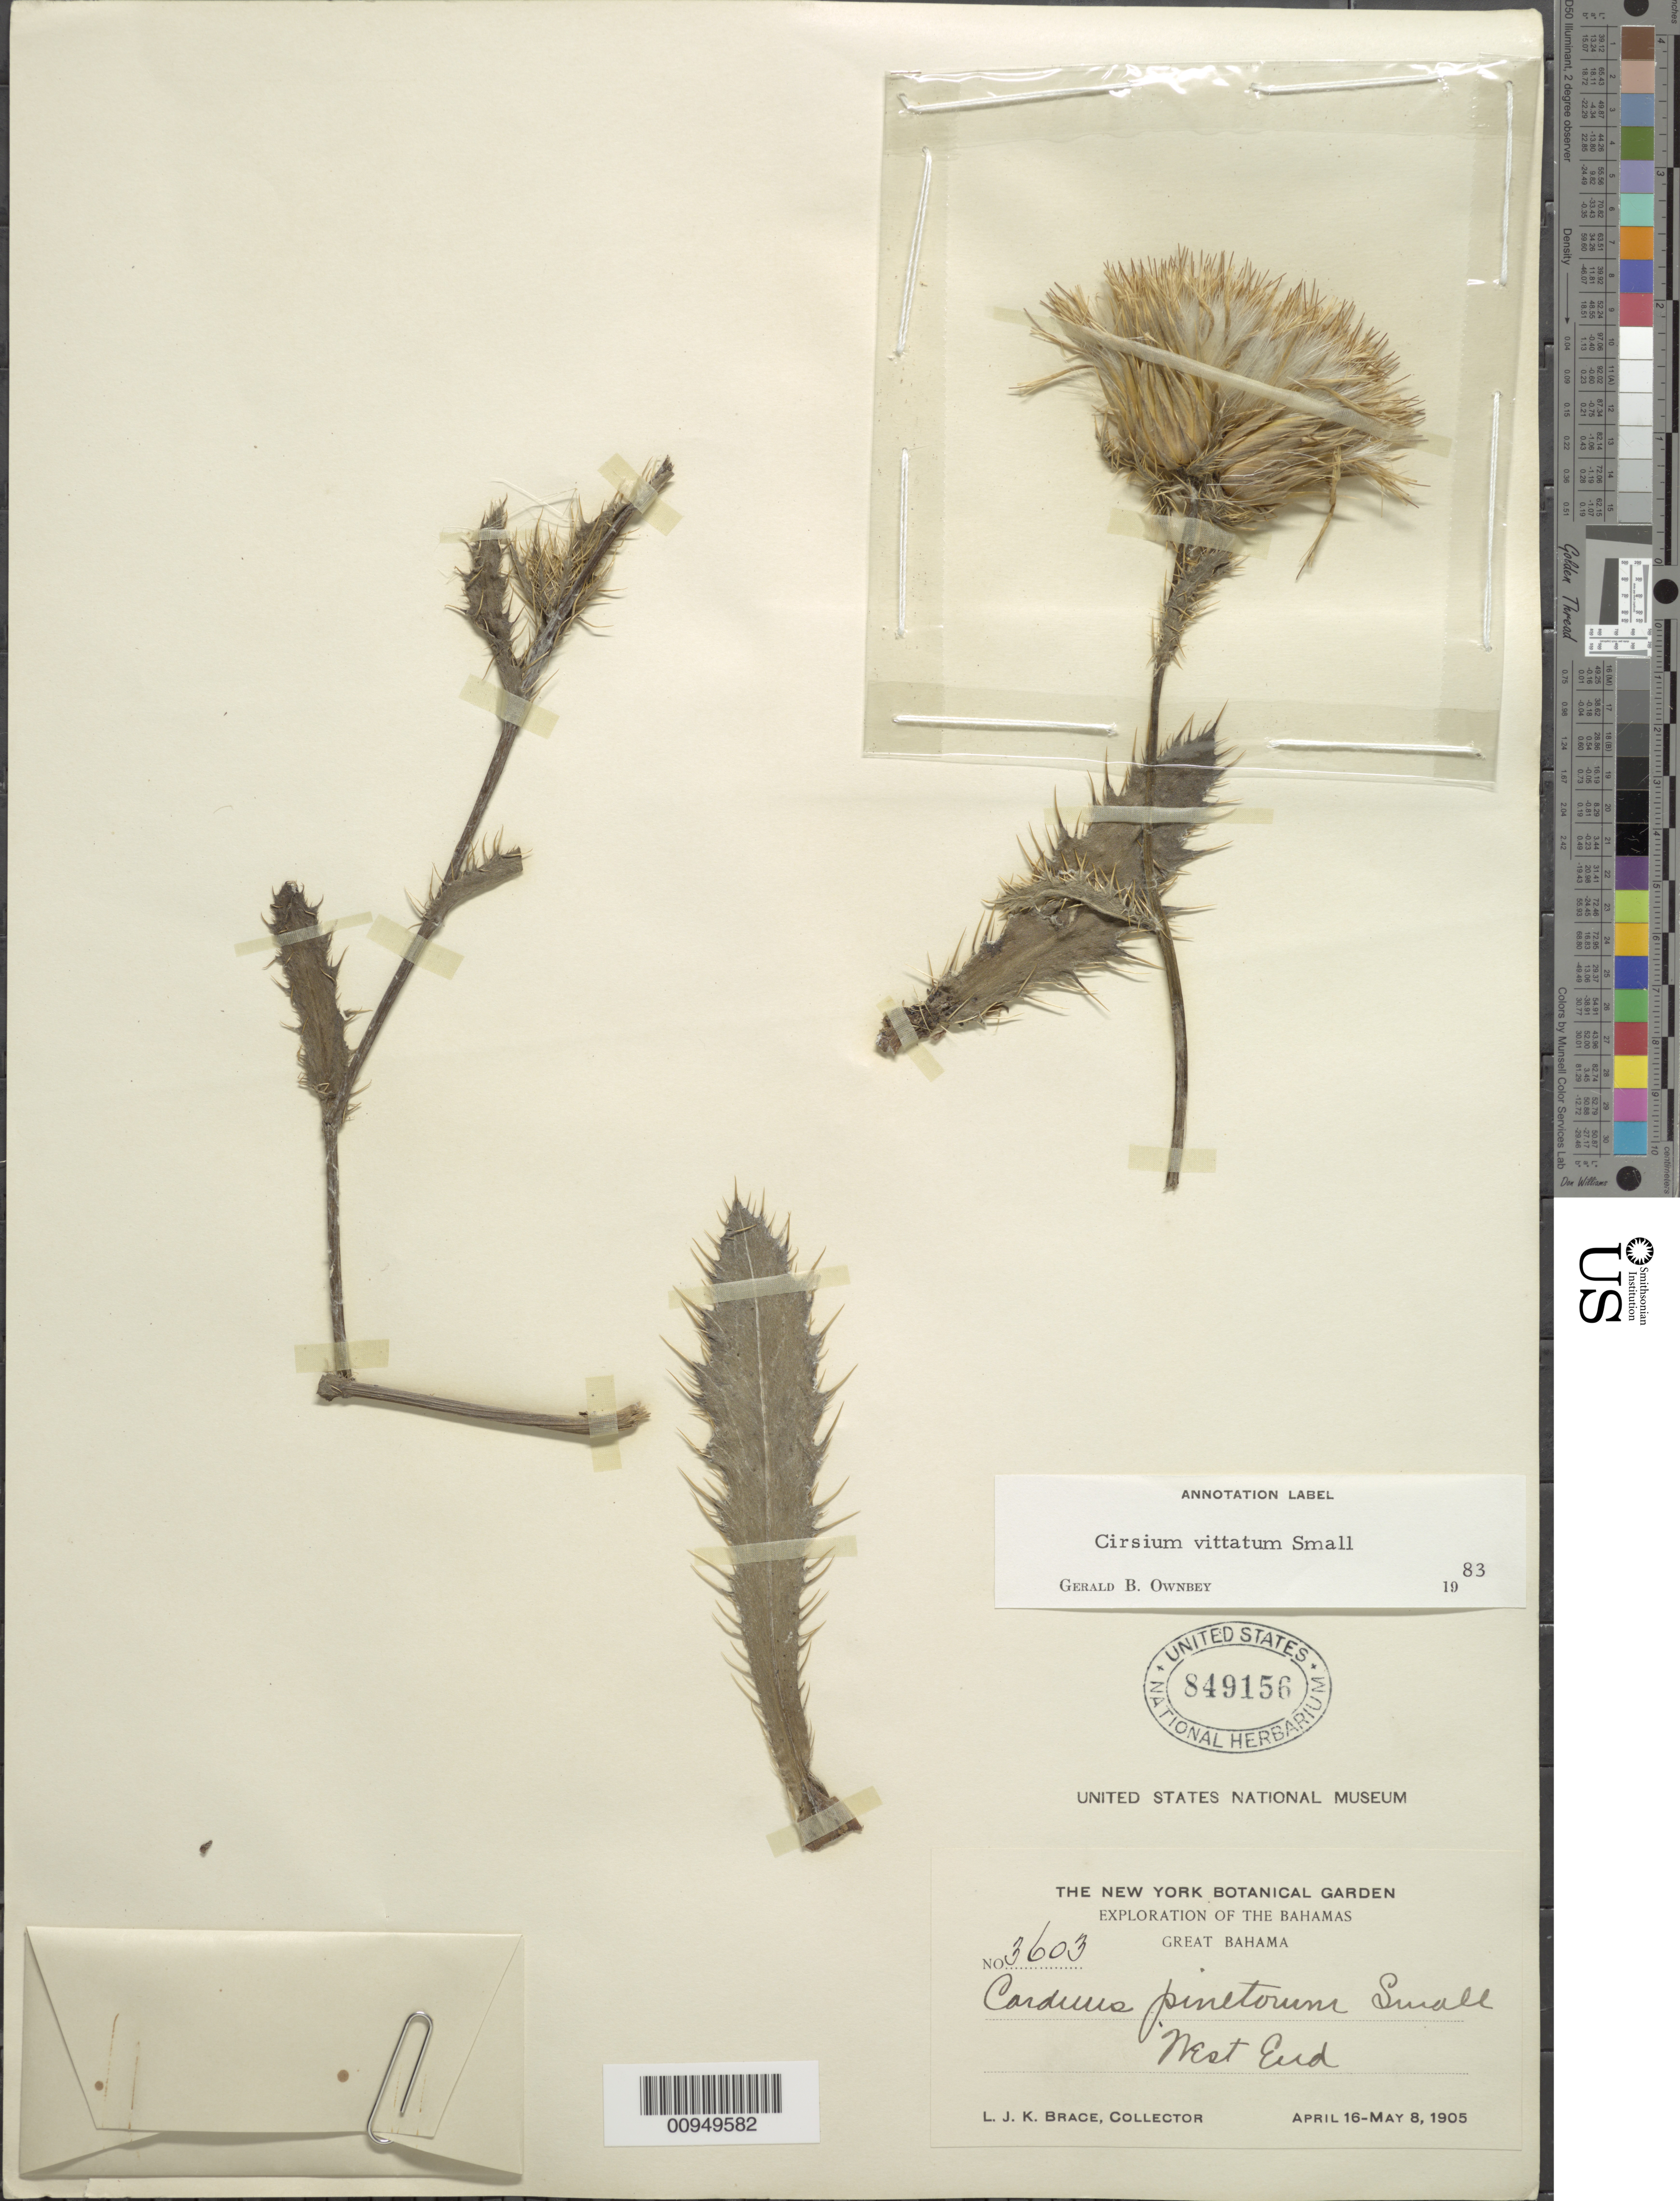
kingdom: Plantae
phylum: Tracheophyta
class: Magnoliopsida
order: Asterales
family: Asteraceae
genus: Cirsium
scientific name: Cirsium horridulum var. vittatum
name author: (Small) R.W. Long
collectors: L. J. K. Brace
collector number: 3603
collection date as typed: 16 Apr 1905 to 08 May 1905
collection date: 1905-04-16/1905-05-08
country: Bahamas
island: Great Bahama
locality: West End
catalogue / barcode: US 849156